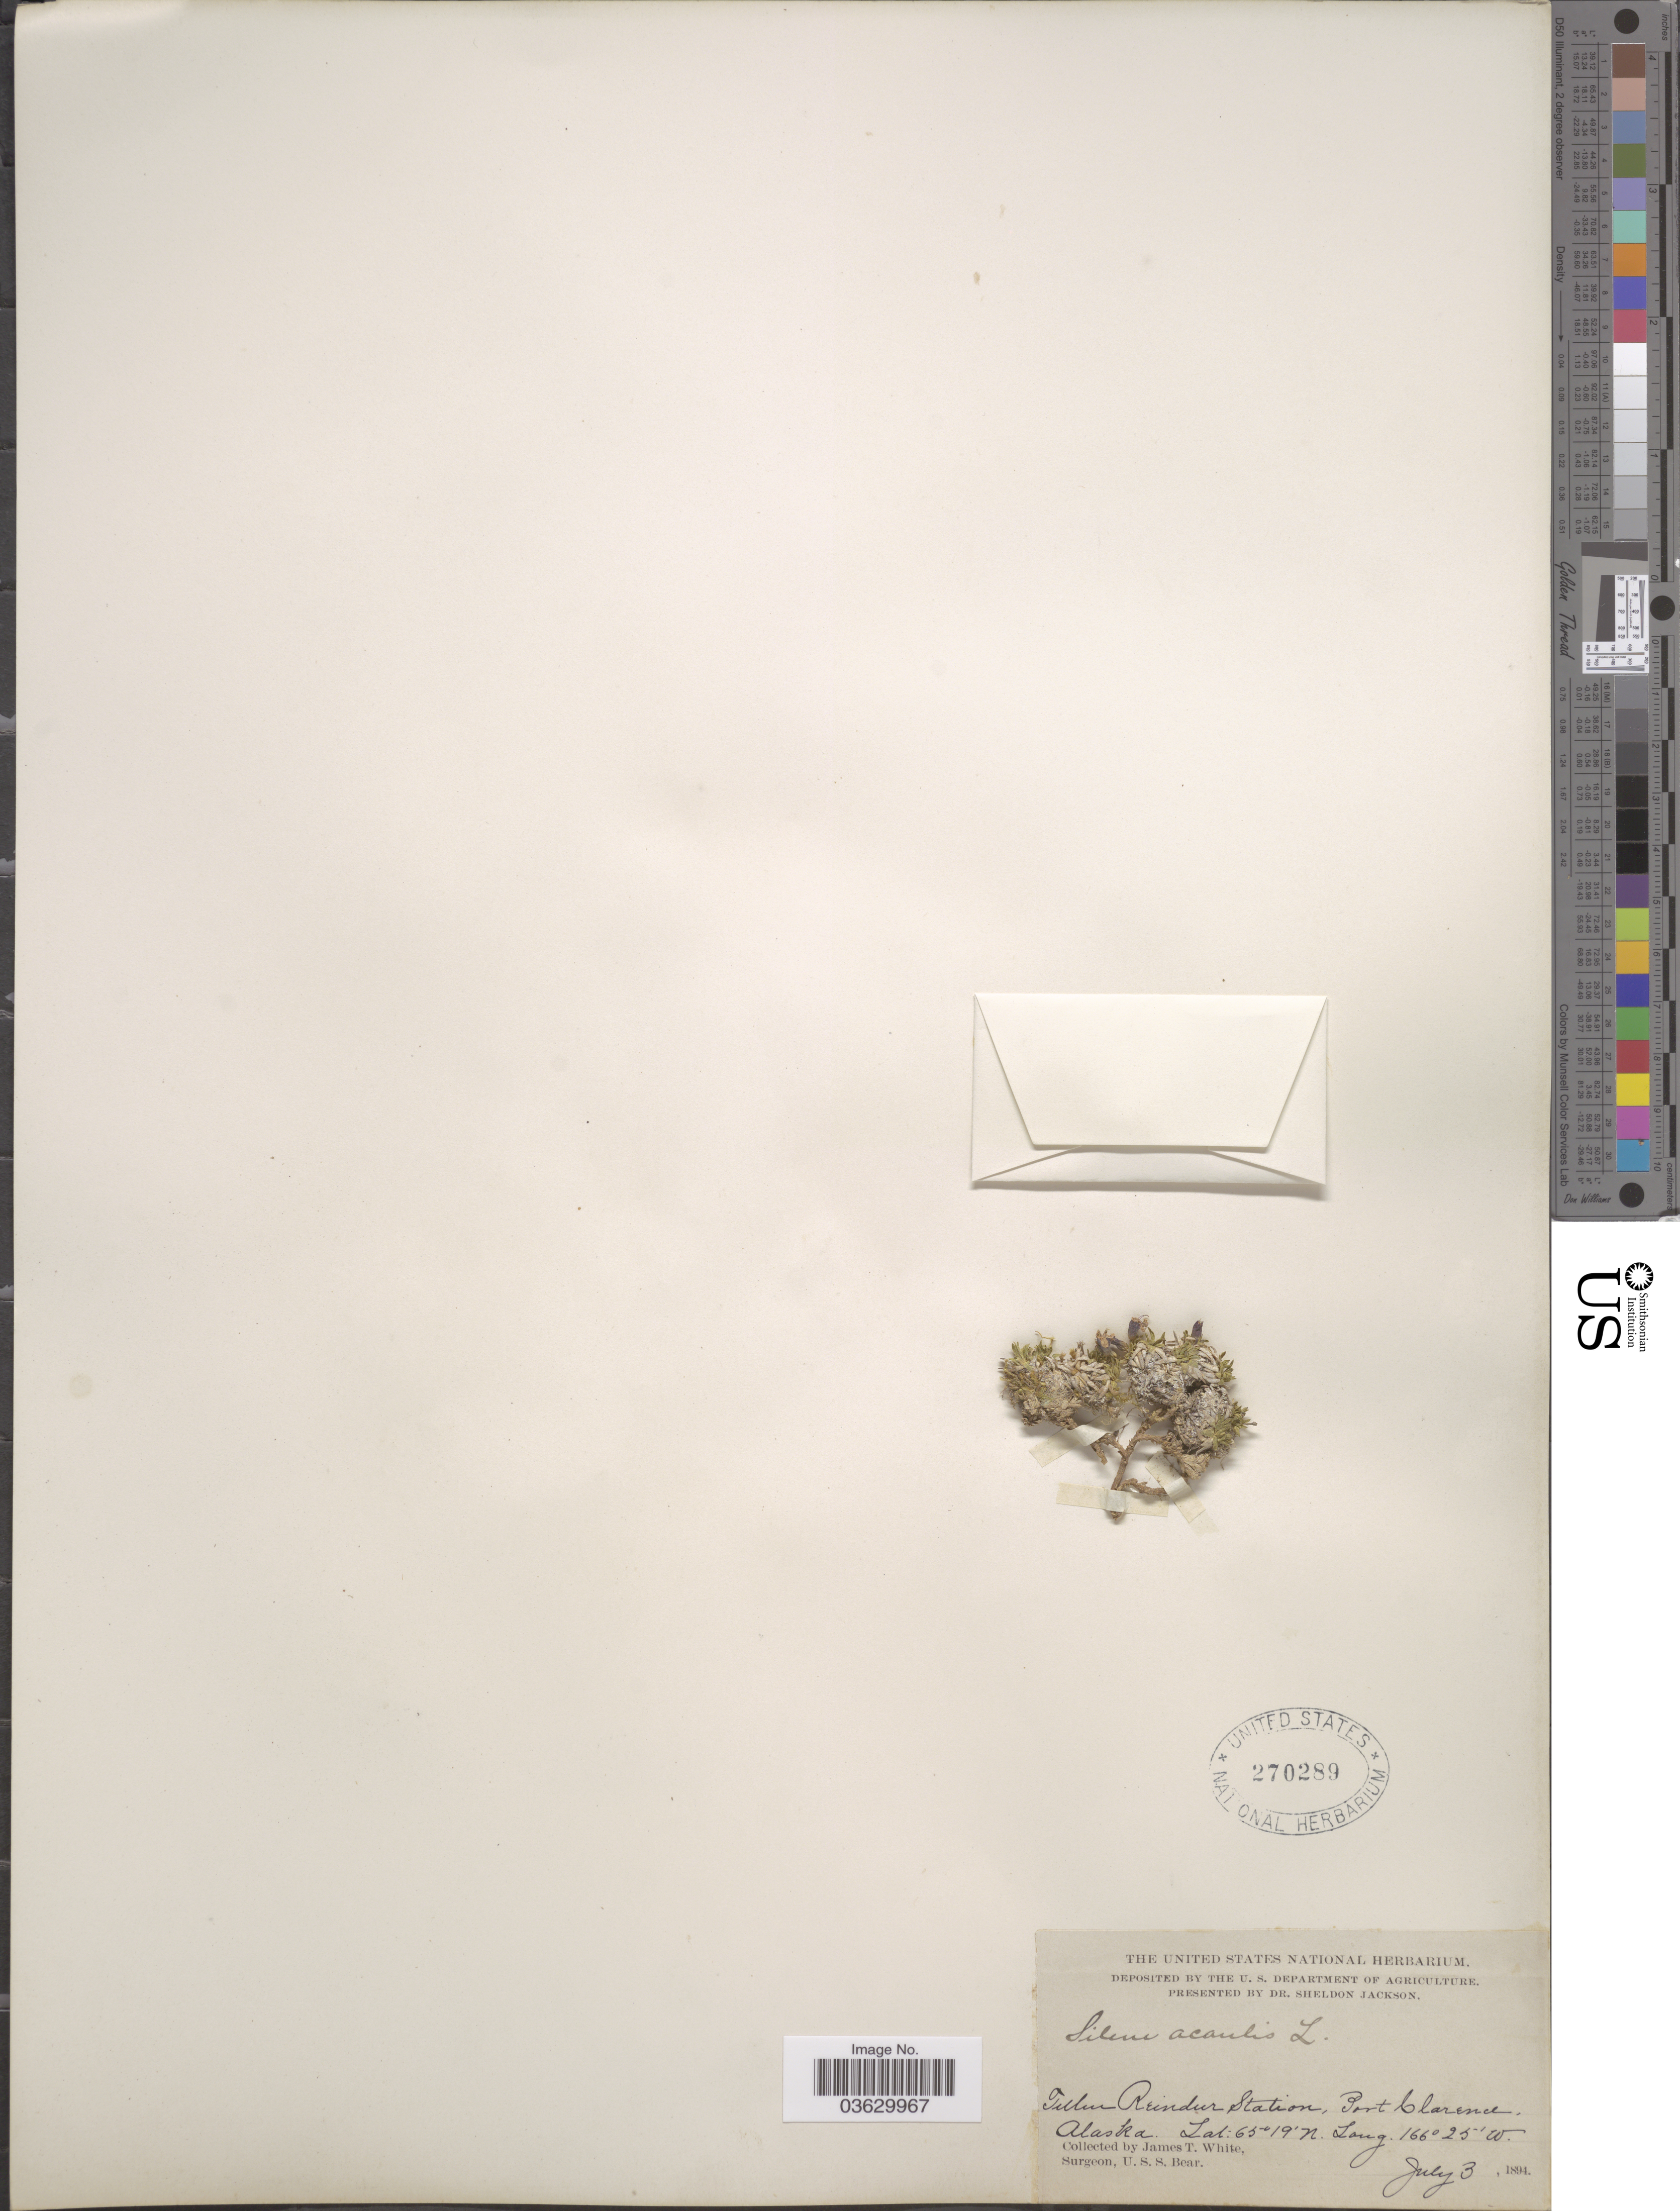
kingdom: Plantae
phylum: Tracheophyta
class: Magnoliopsida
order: Caryophyllales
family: Caryophyllaceae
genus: Silene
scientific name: Silene acaulis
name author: (L.) Jacq.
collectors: J. T. White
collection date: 1894-07-03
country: United States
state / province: Alaska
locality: Tellen Reindeer Station, Port Clarence.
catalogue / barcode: US 270289